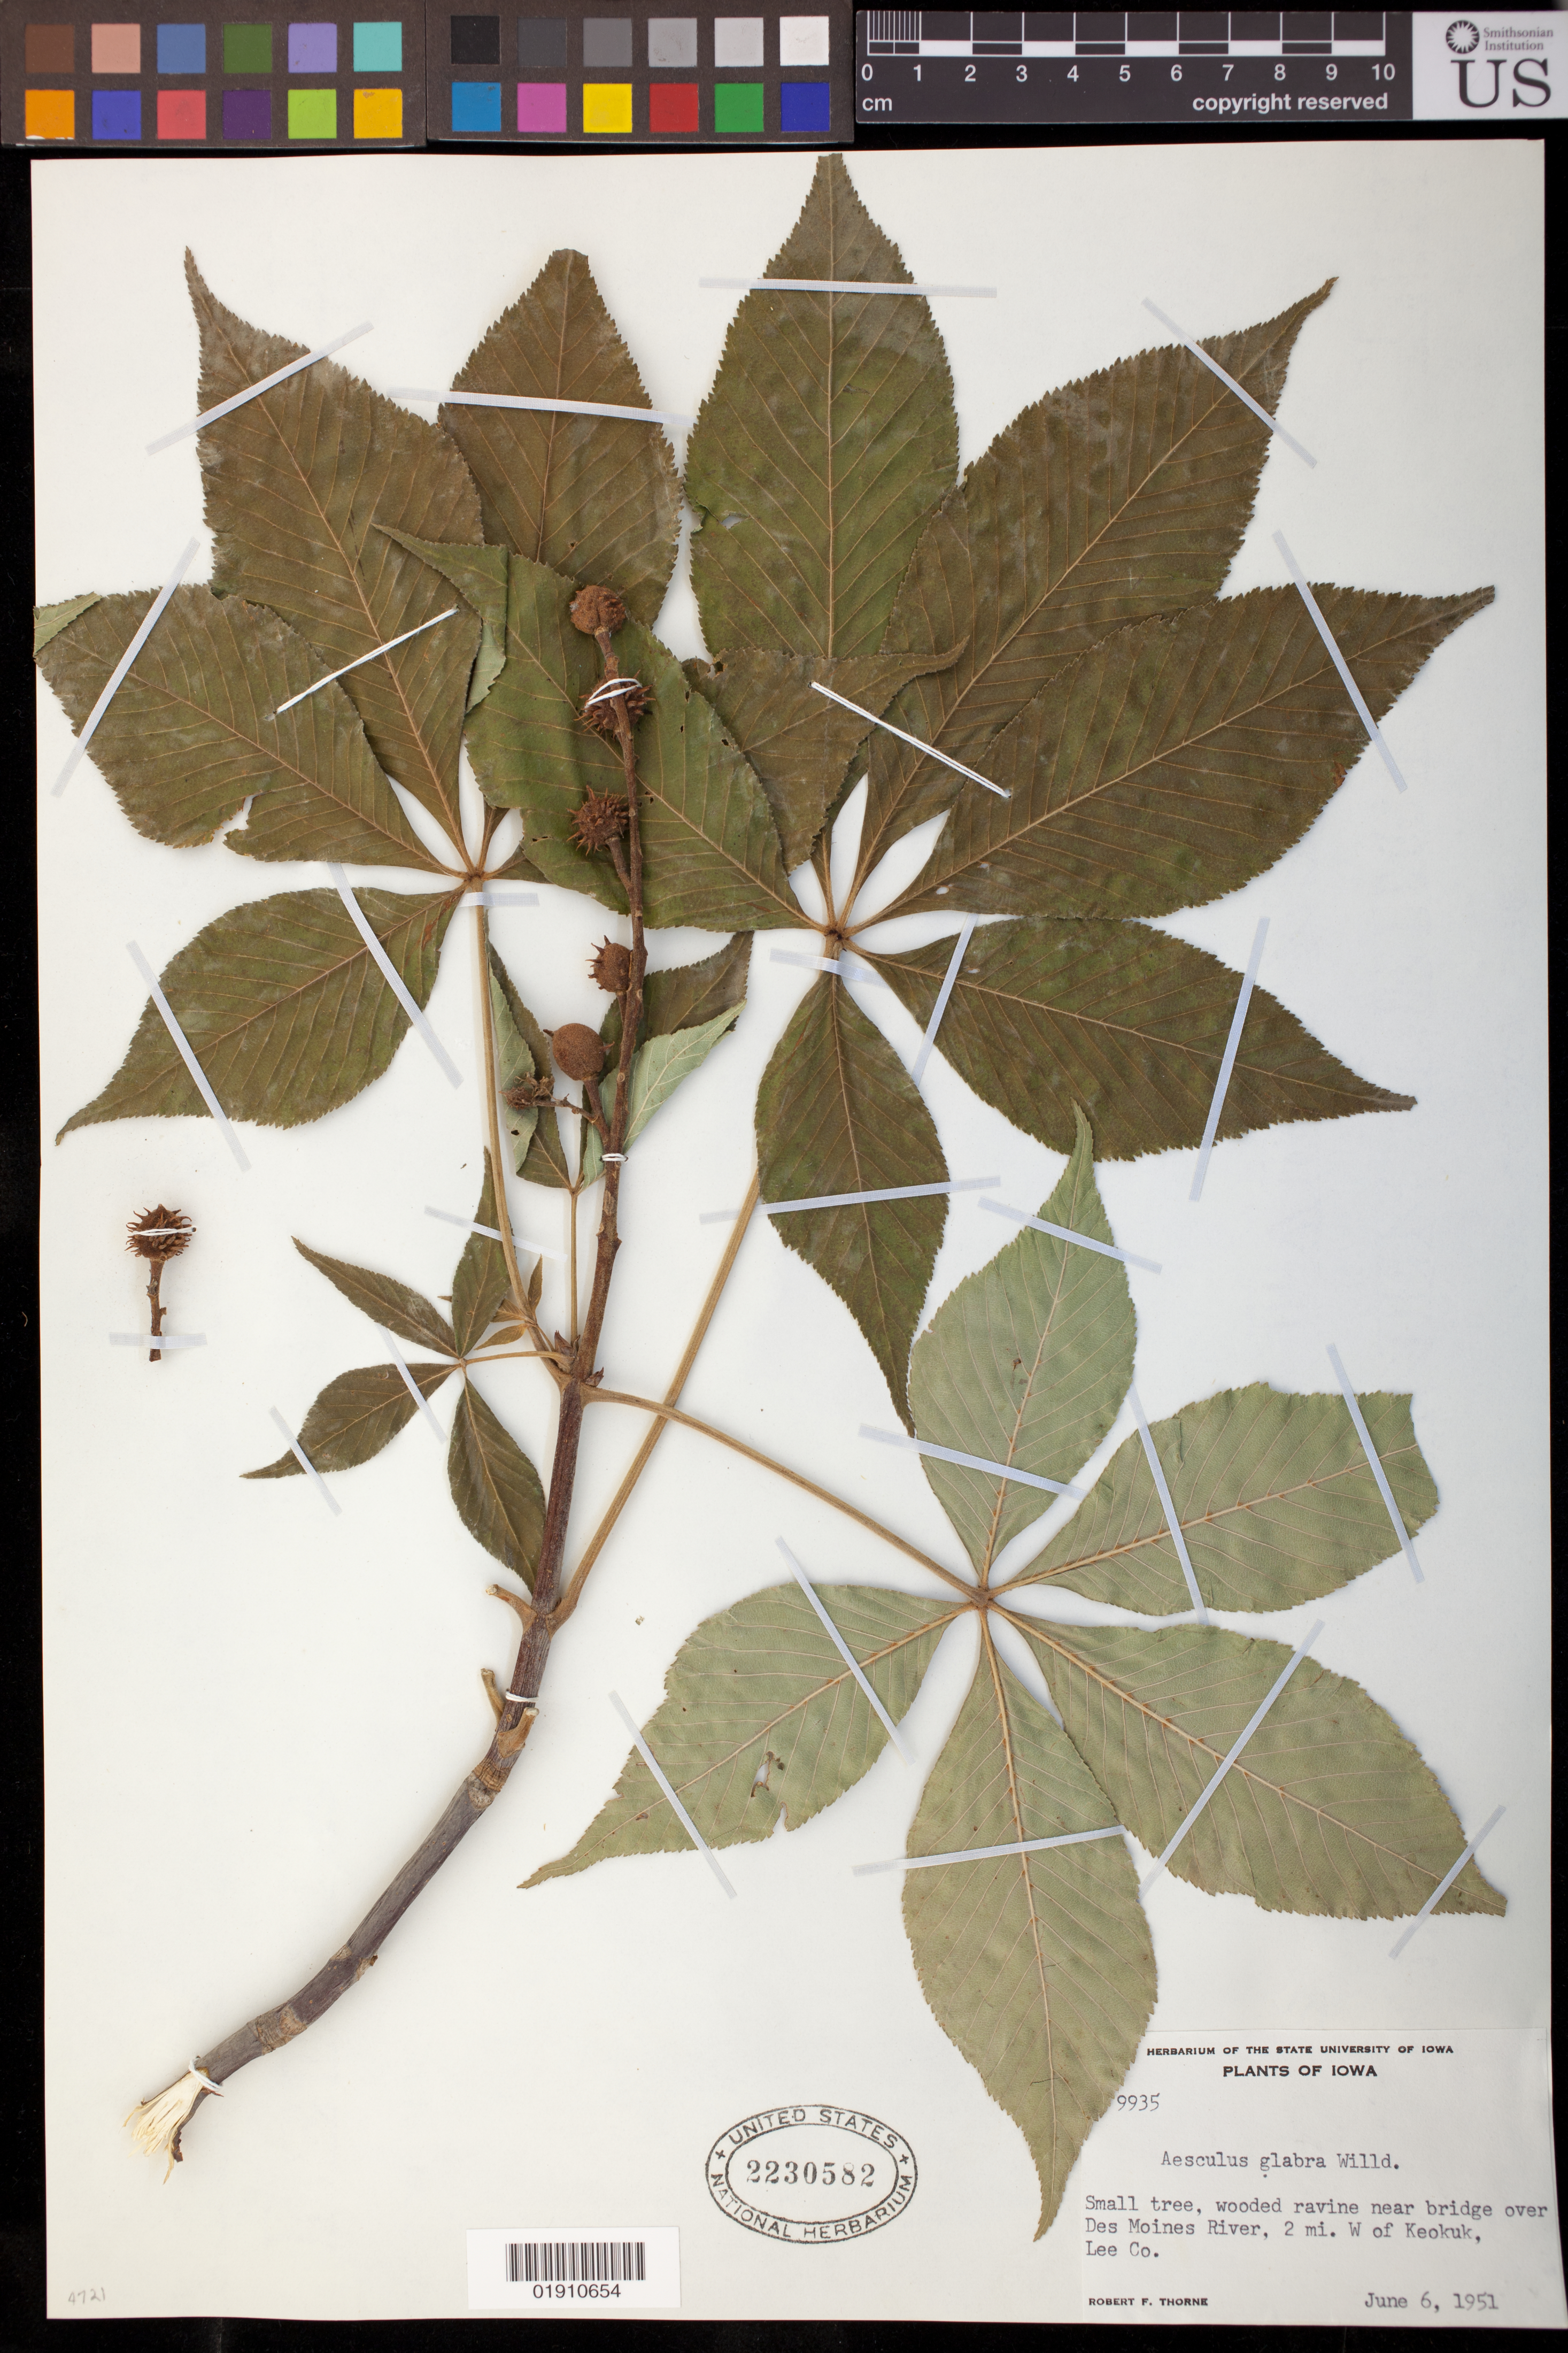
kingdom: Plantae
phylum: Tracheophyta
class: Magnoliopsida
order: Sapindales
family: Sapindaceae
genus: Aesculus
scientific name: Aesculus glabra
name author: Willd.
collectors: R. F. Thorne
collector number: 9935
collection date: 1951-06-06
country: United States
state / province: Iowa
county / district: Lee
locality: Small tree, wooded ravine near bridge over Des Moines River, 2 mi. W of Keokuk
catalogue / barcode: US 2230582